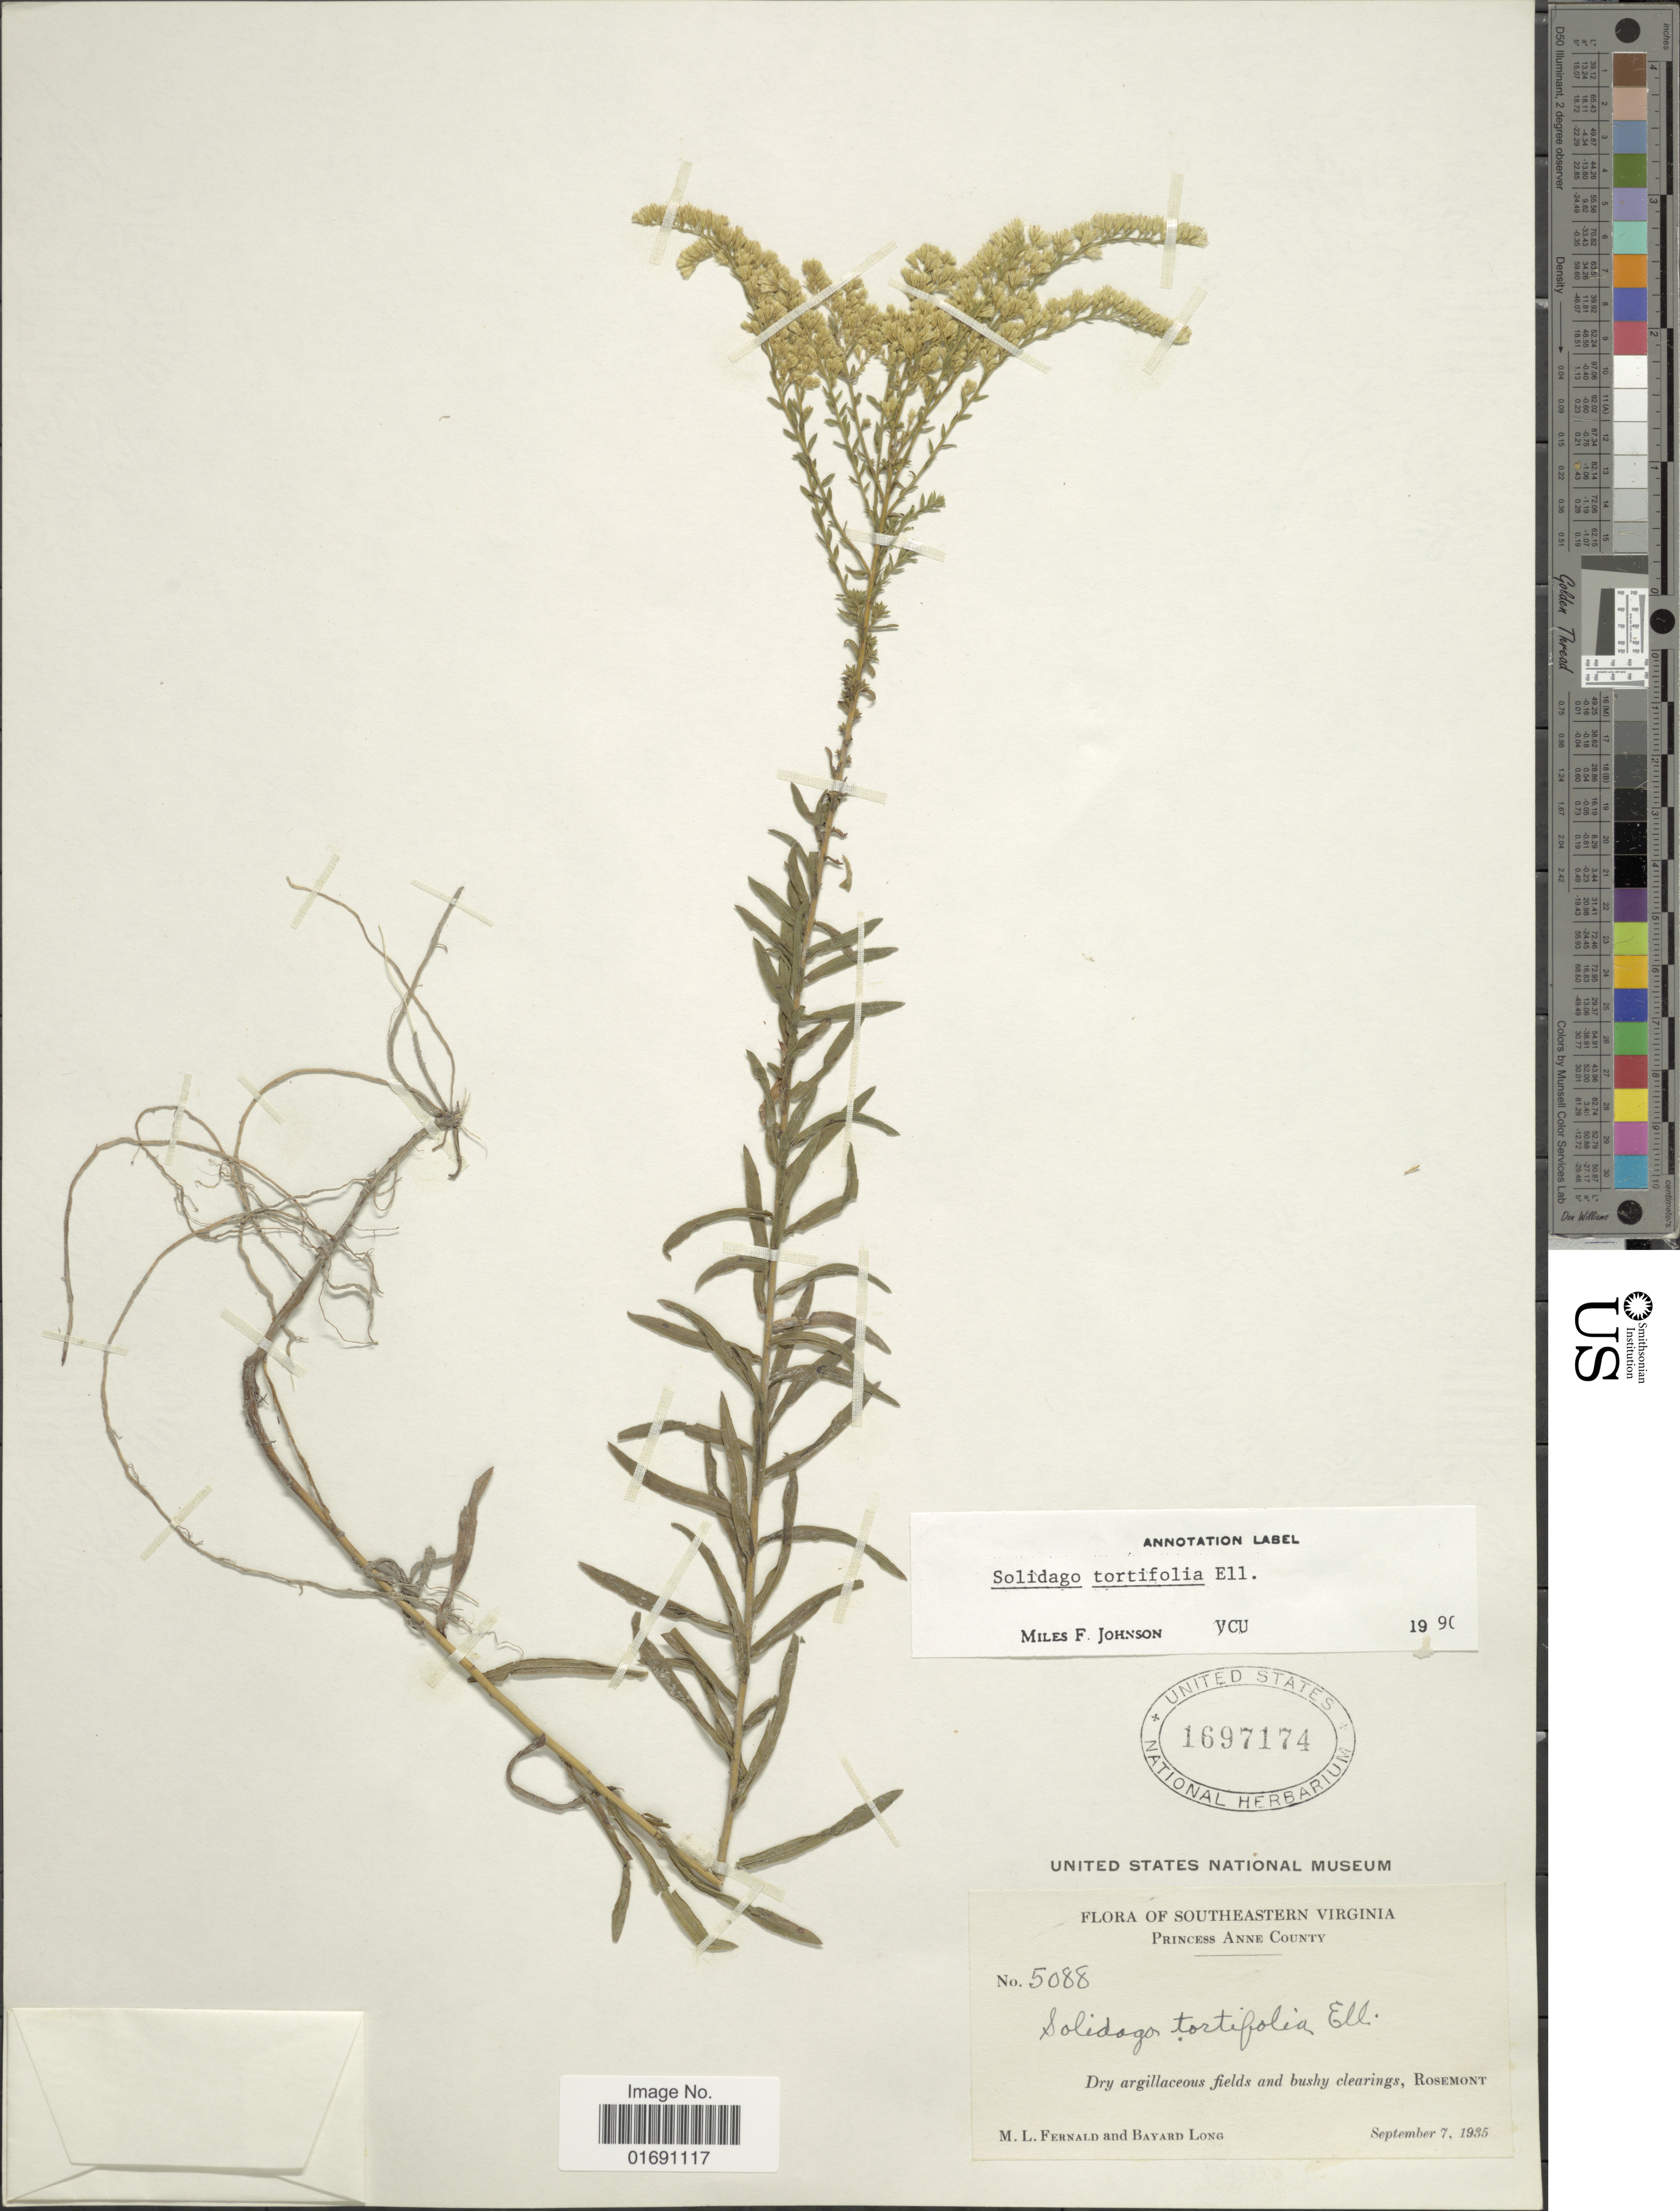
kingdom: Plantae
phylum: Tracheophyta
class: Magnoliopsida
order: Asterales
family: Asteraceae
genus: Solidago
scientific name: Solidago tortifolia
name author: Elliott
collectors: M. L. Fernald & B. Long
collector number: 5088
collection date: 1935-09-07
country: United States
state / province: Virginia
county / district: City of Virginia Beach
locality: Southeastern Virginia, Princess Anne (=historic county name) County, Dry argillaceous fields and bushy clearing, Rosemont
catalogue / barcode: US 1697174